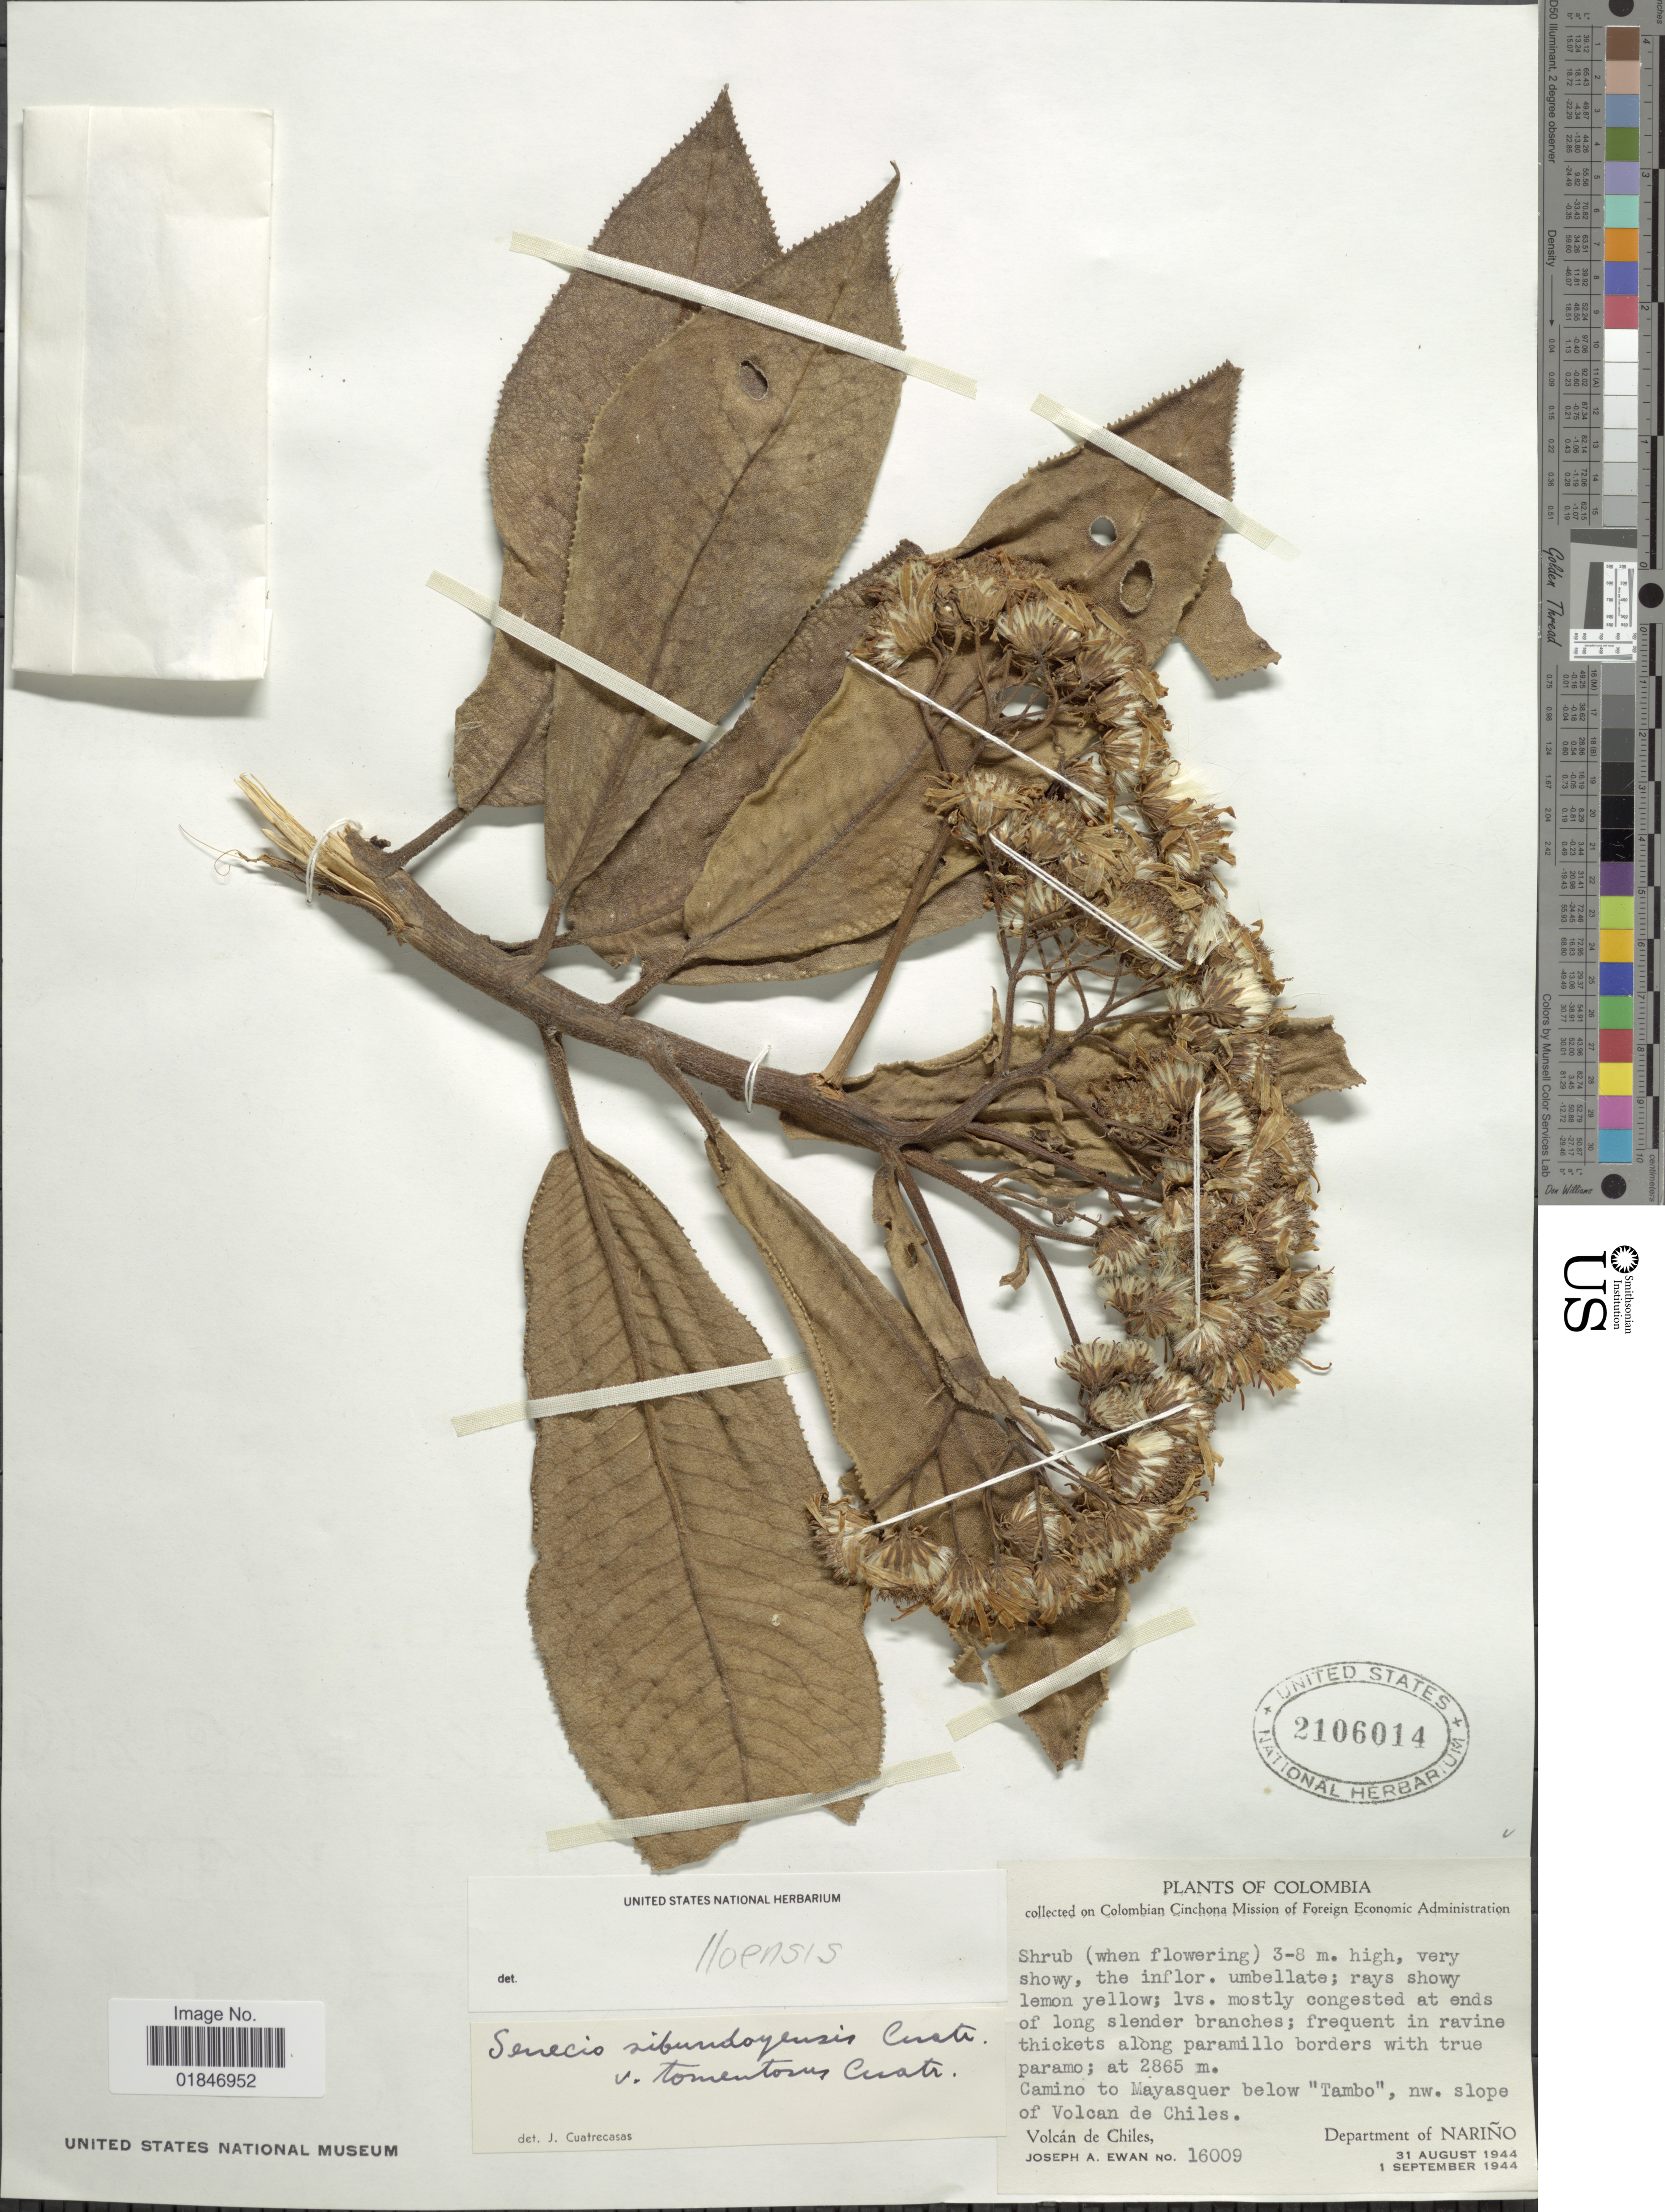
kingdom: Plantae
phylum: Tracheophyta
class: Magnoliopsida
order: Asterales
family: Asteraceae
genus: Dendrophorbium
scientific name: Dendrophorbium iloense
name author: (Hieron.) C. Jeffrey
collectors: J. A. Ewan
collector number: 16009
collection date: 1944-01-31/1944-09-01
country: Colombia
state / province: Nariño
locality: Camino to Mayasquer below "Tambo", nw, slope of Volcan de Chiles. Volcan de Chiles. Department of Narino.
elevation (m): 2865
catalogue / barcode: US 2106014